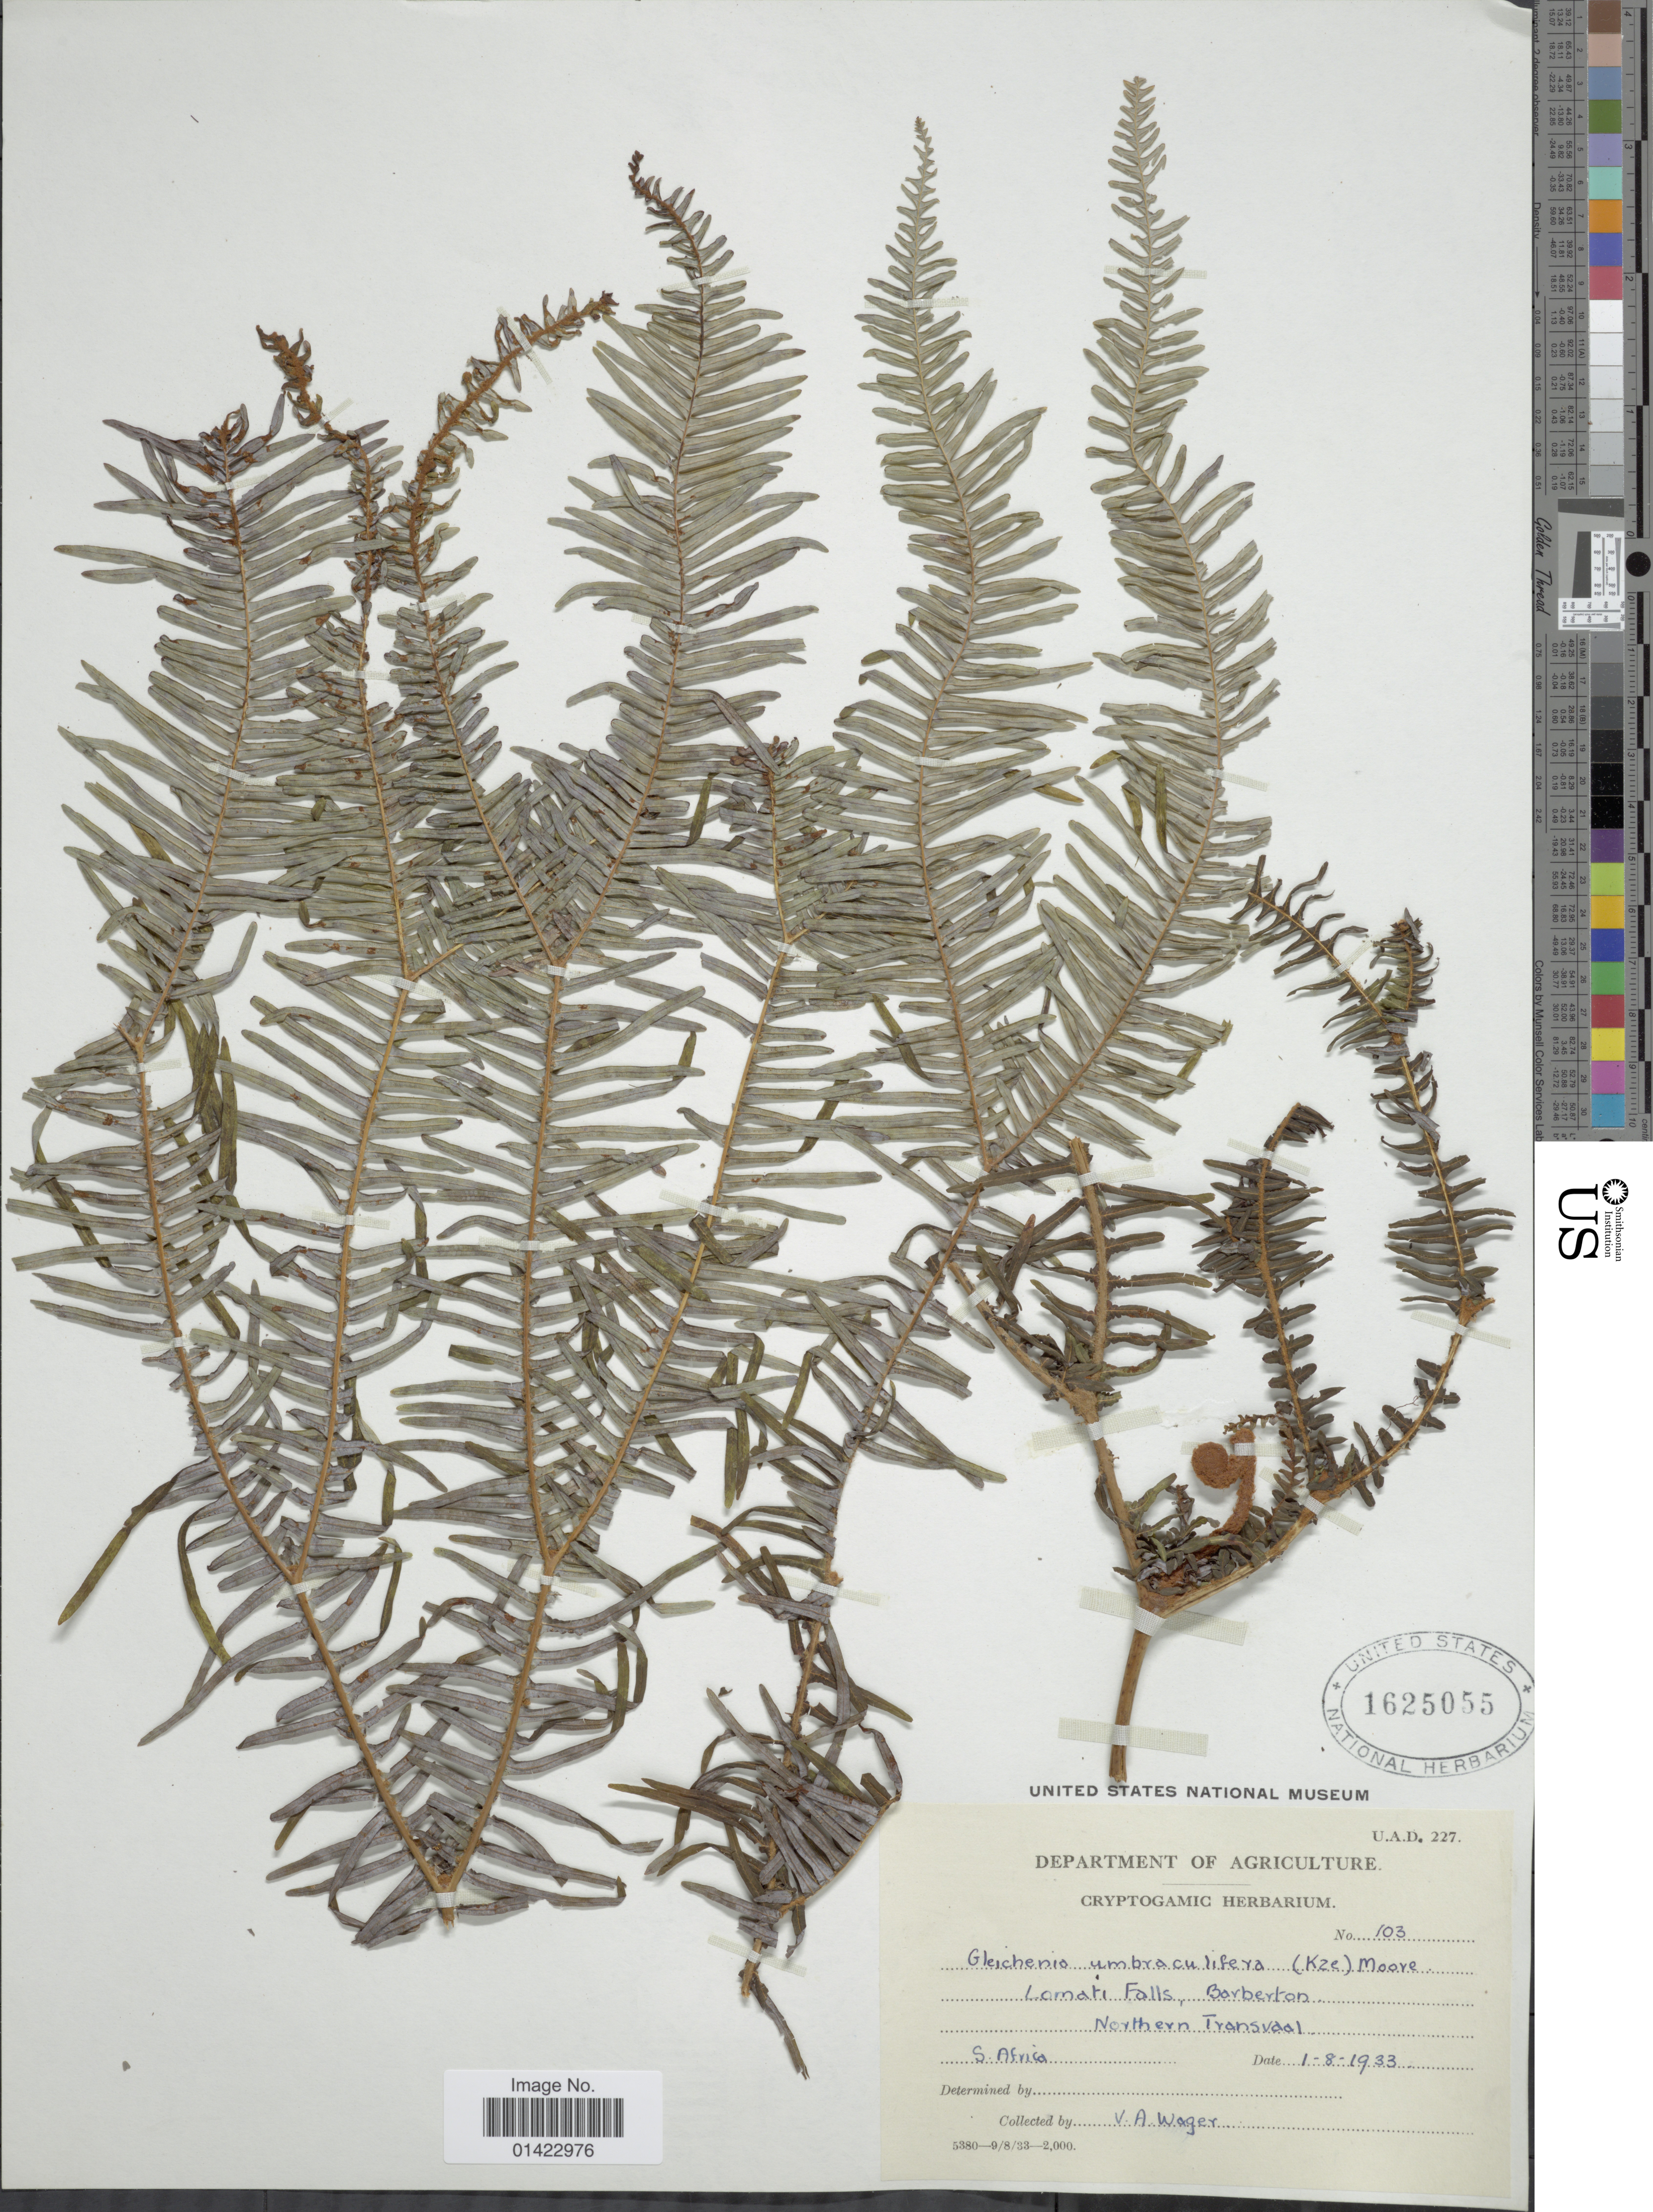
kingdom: Plantae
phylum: Tracheophyta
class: Polypodiopsida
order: Gleicheniales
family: Gleicheniaceae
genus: Sticherus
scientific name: Sticherus umbraculiferus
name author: (Kunze) Ching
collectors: V. Wager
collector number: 103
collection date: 1933-08-01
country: South Africa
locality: Lomati Falls, Barberton, Northern Transvaal, S. Africa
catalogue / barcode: US 1625055